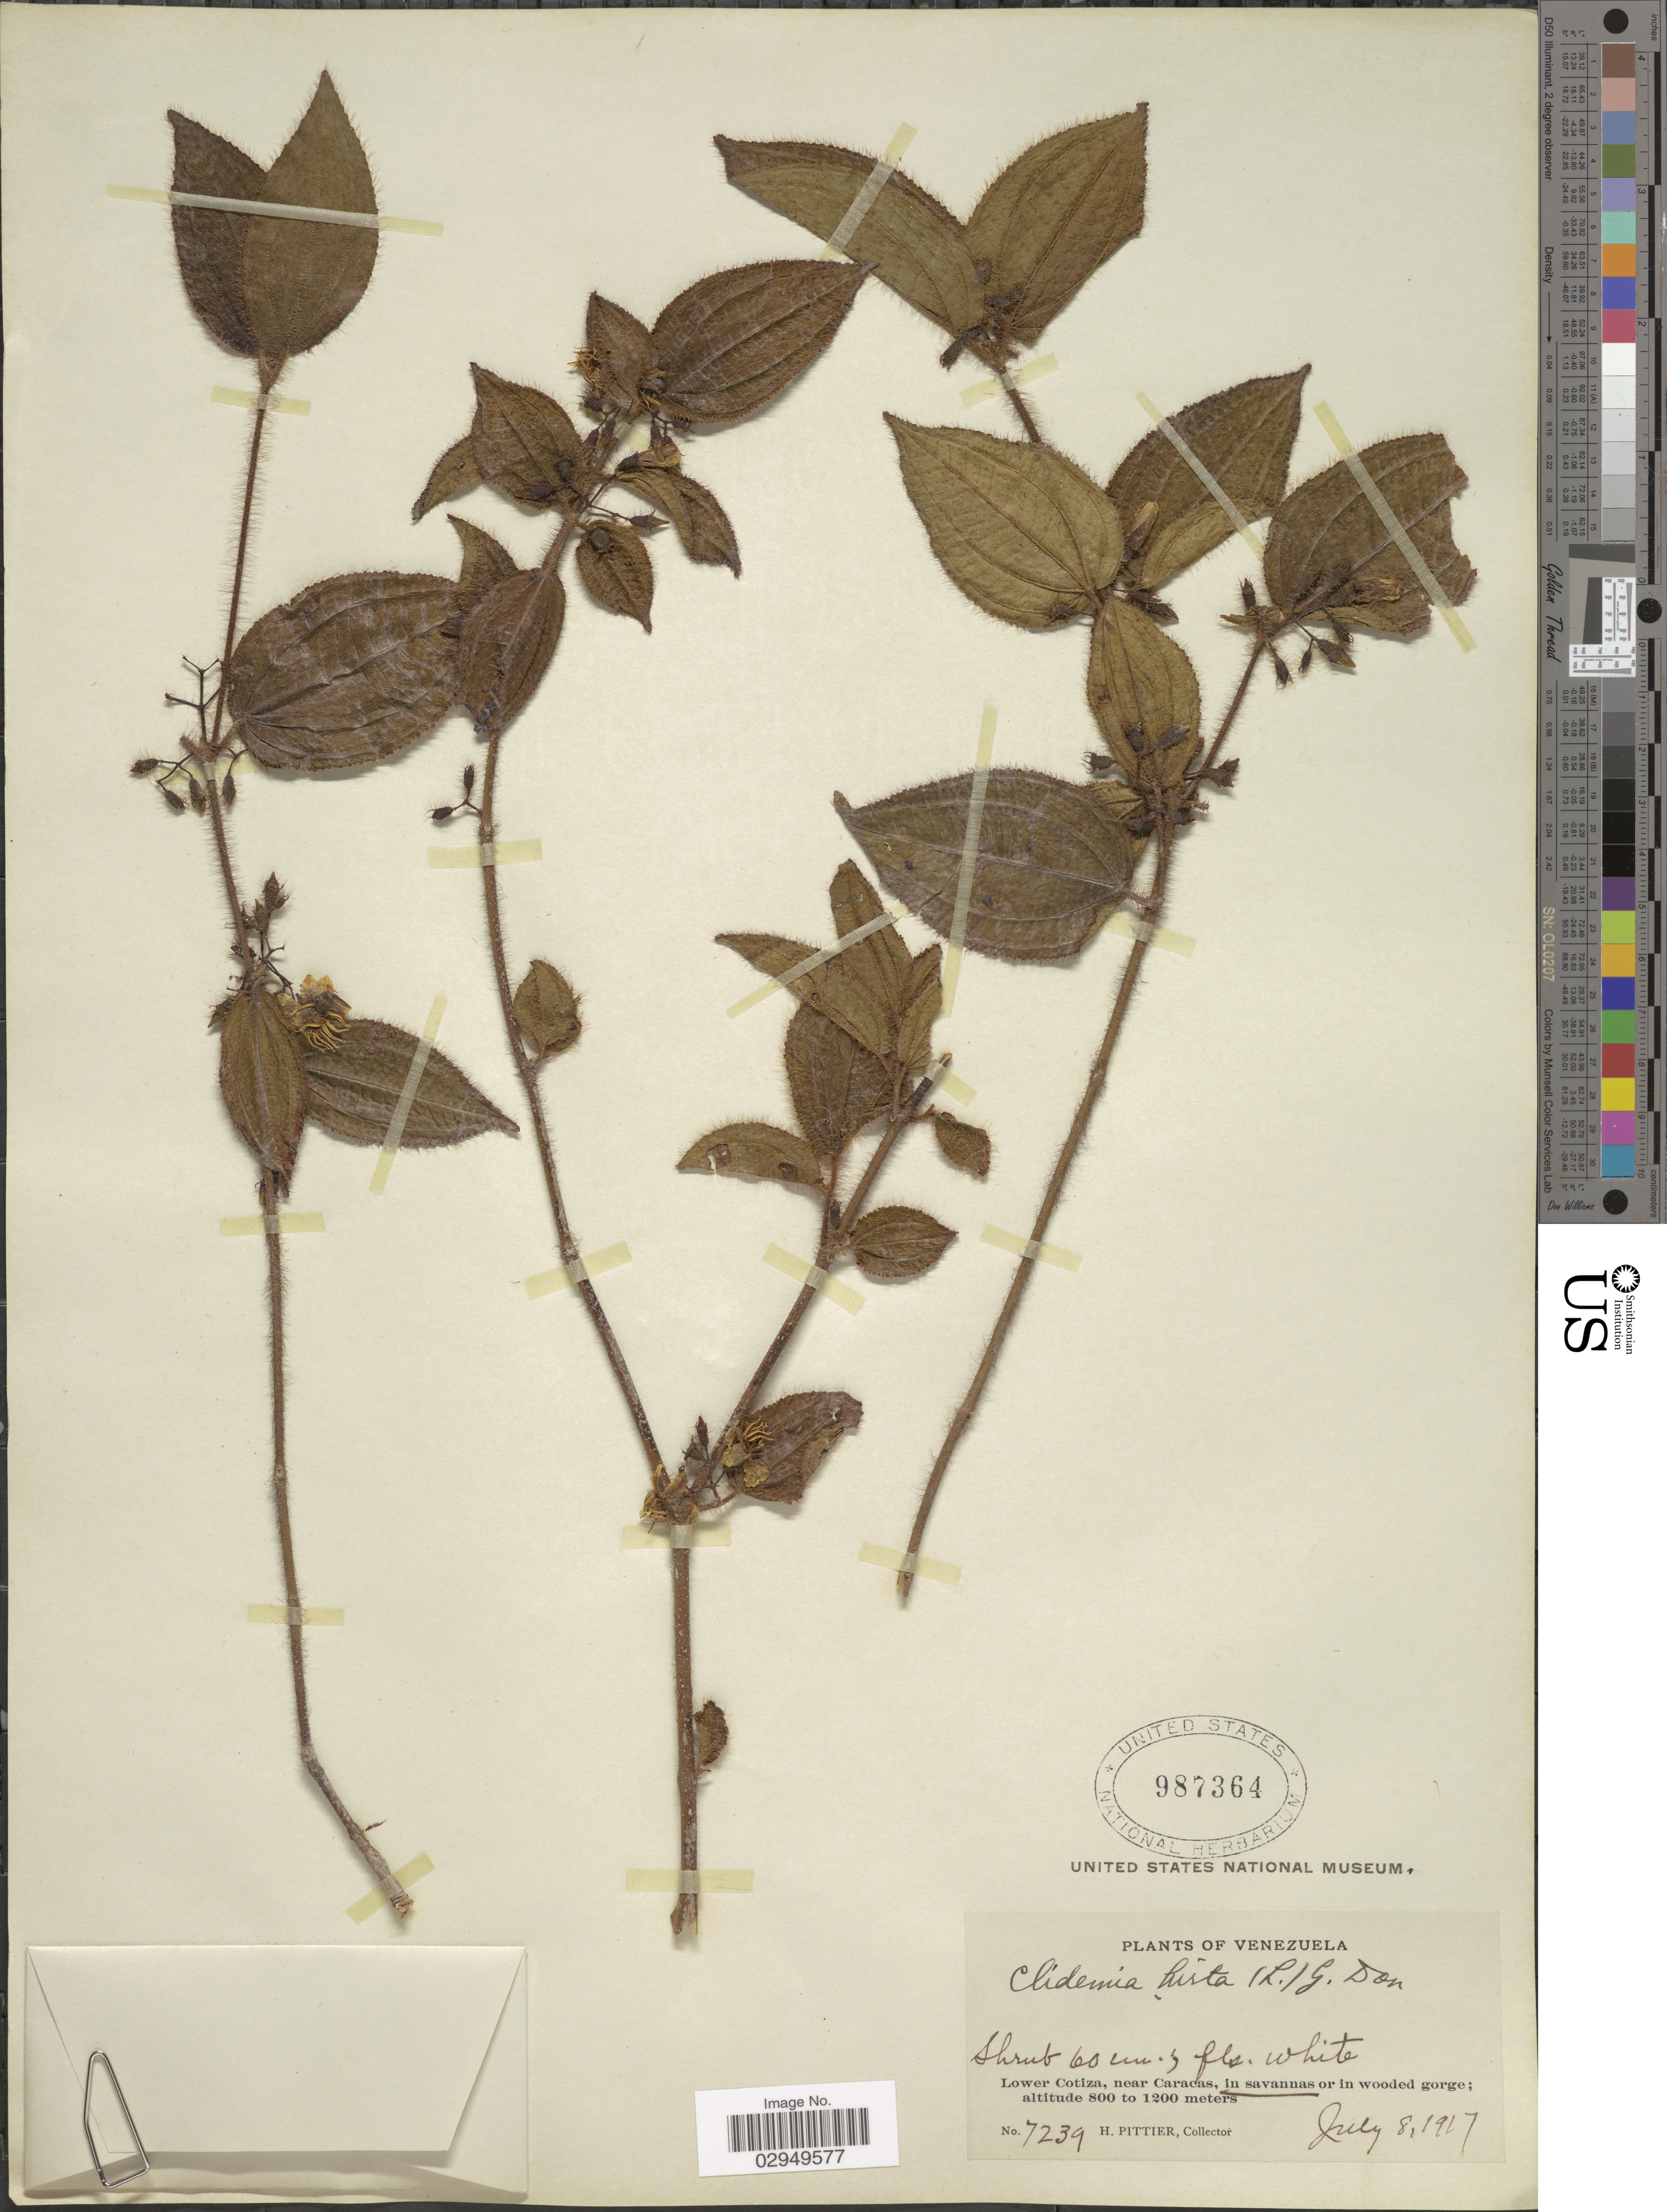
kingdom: Plantae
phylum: Tracheophyta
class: Magnoliopsida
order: Myrtales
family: Melastomataceae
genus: Clidemia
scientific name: Clidemia hirta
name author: (L.) D. Don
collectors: H. F. Pittier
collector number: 7239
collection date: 1917-07-08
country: Venezuela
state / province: Distrito Federal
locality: Lower Cotiza, near Caracas, in savannas.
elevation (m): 800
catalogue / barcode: US 987364